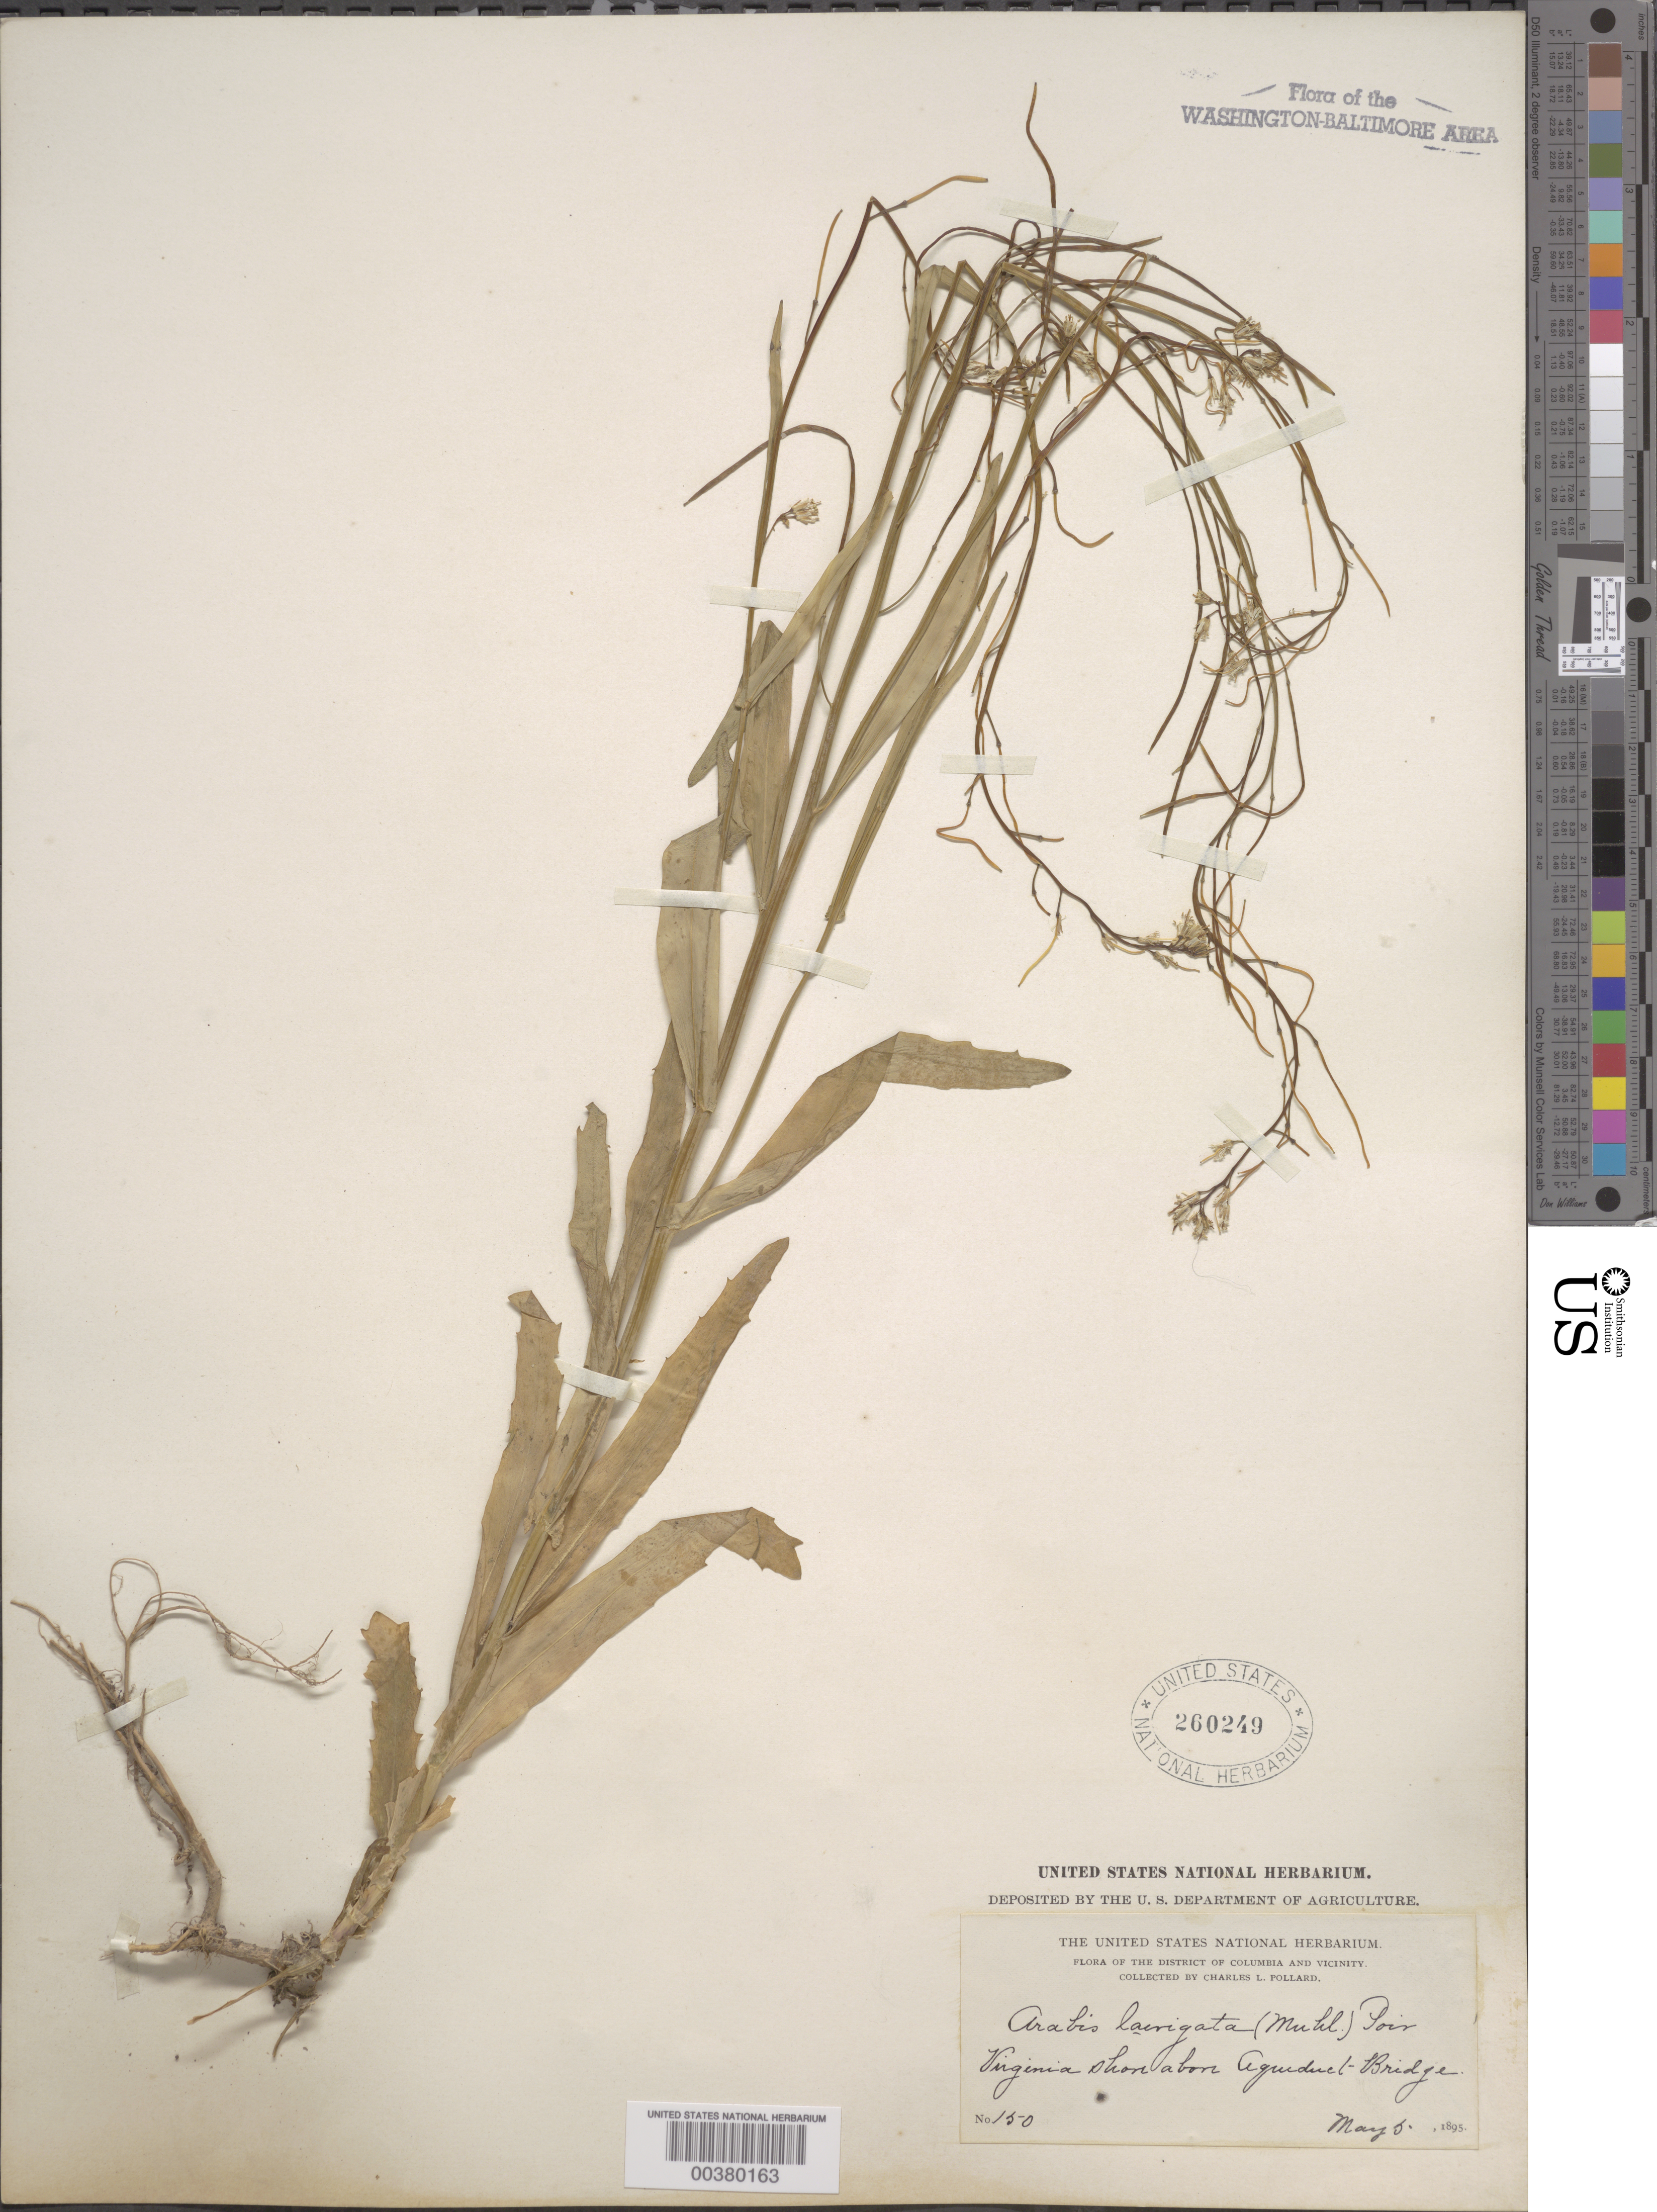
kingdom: Plantae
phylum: Tracheophyta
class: Magnoliopsida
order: Brassicales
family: Brassicaceae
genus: Boechera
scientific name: Boechera laevigata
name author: (Muhl. ex Willd.) Al-Shehbaz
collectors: C. L. Pollard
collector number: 10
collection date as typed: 05 May 1895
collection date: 1895-05-05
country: United States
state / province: Virginia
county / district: Fairfax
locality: Above Aqueduct Bridge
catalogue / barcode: US 260249